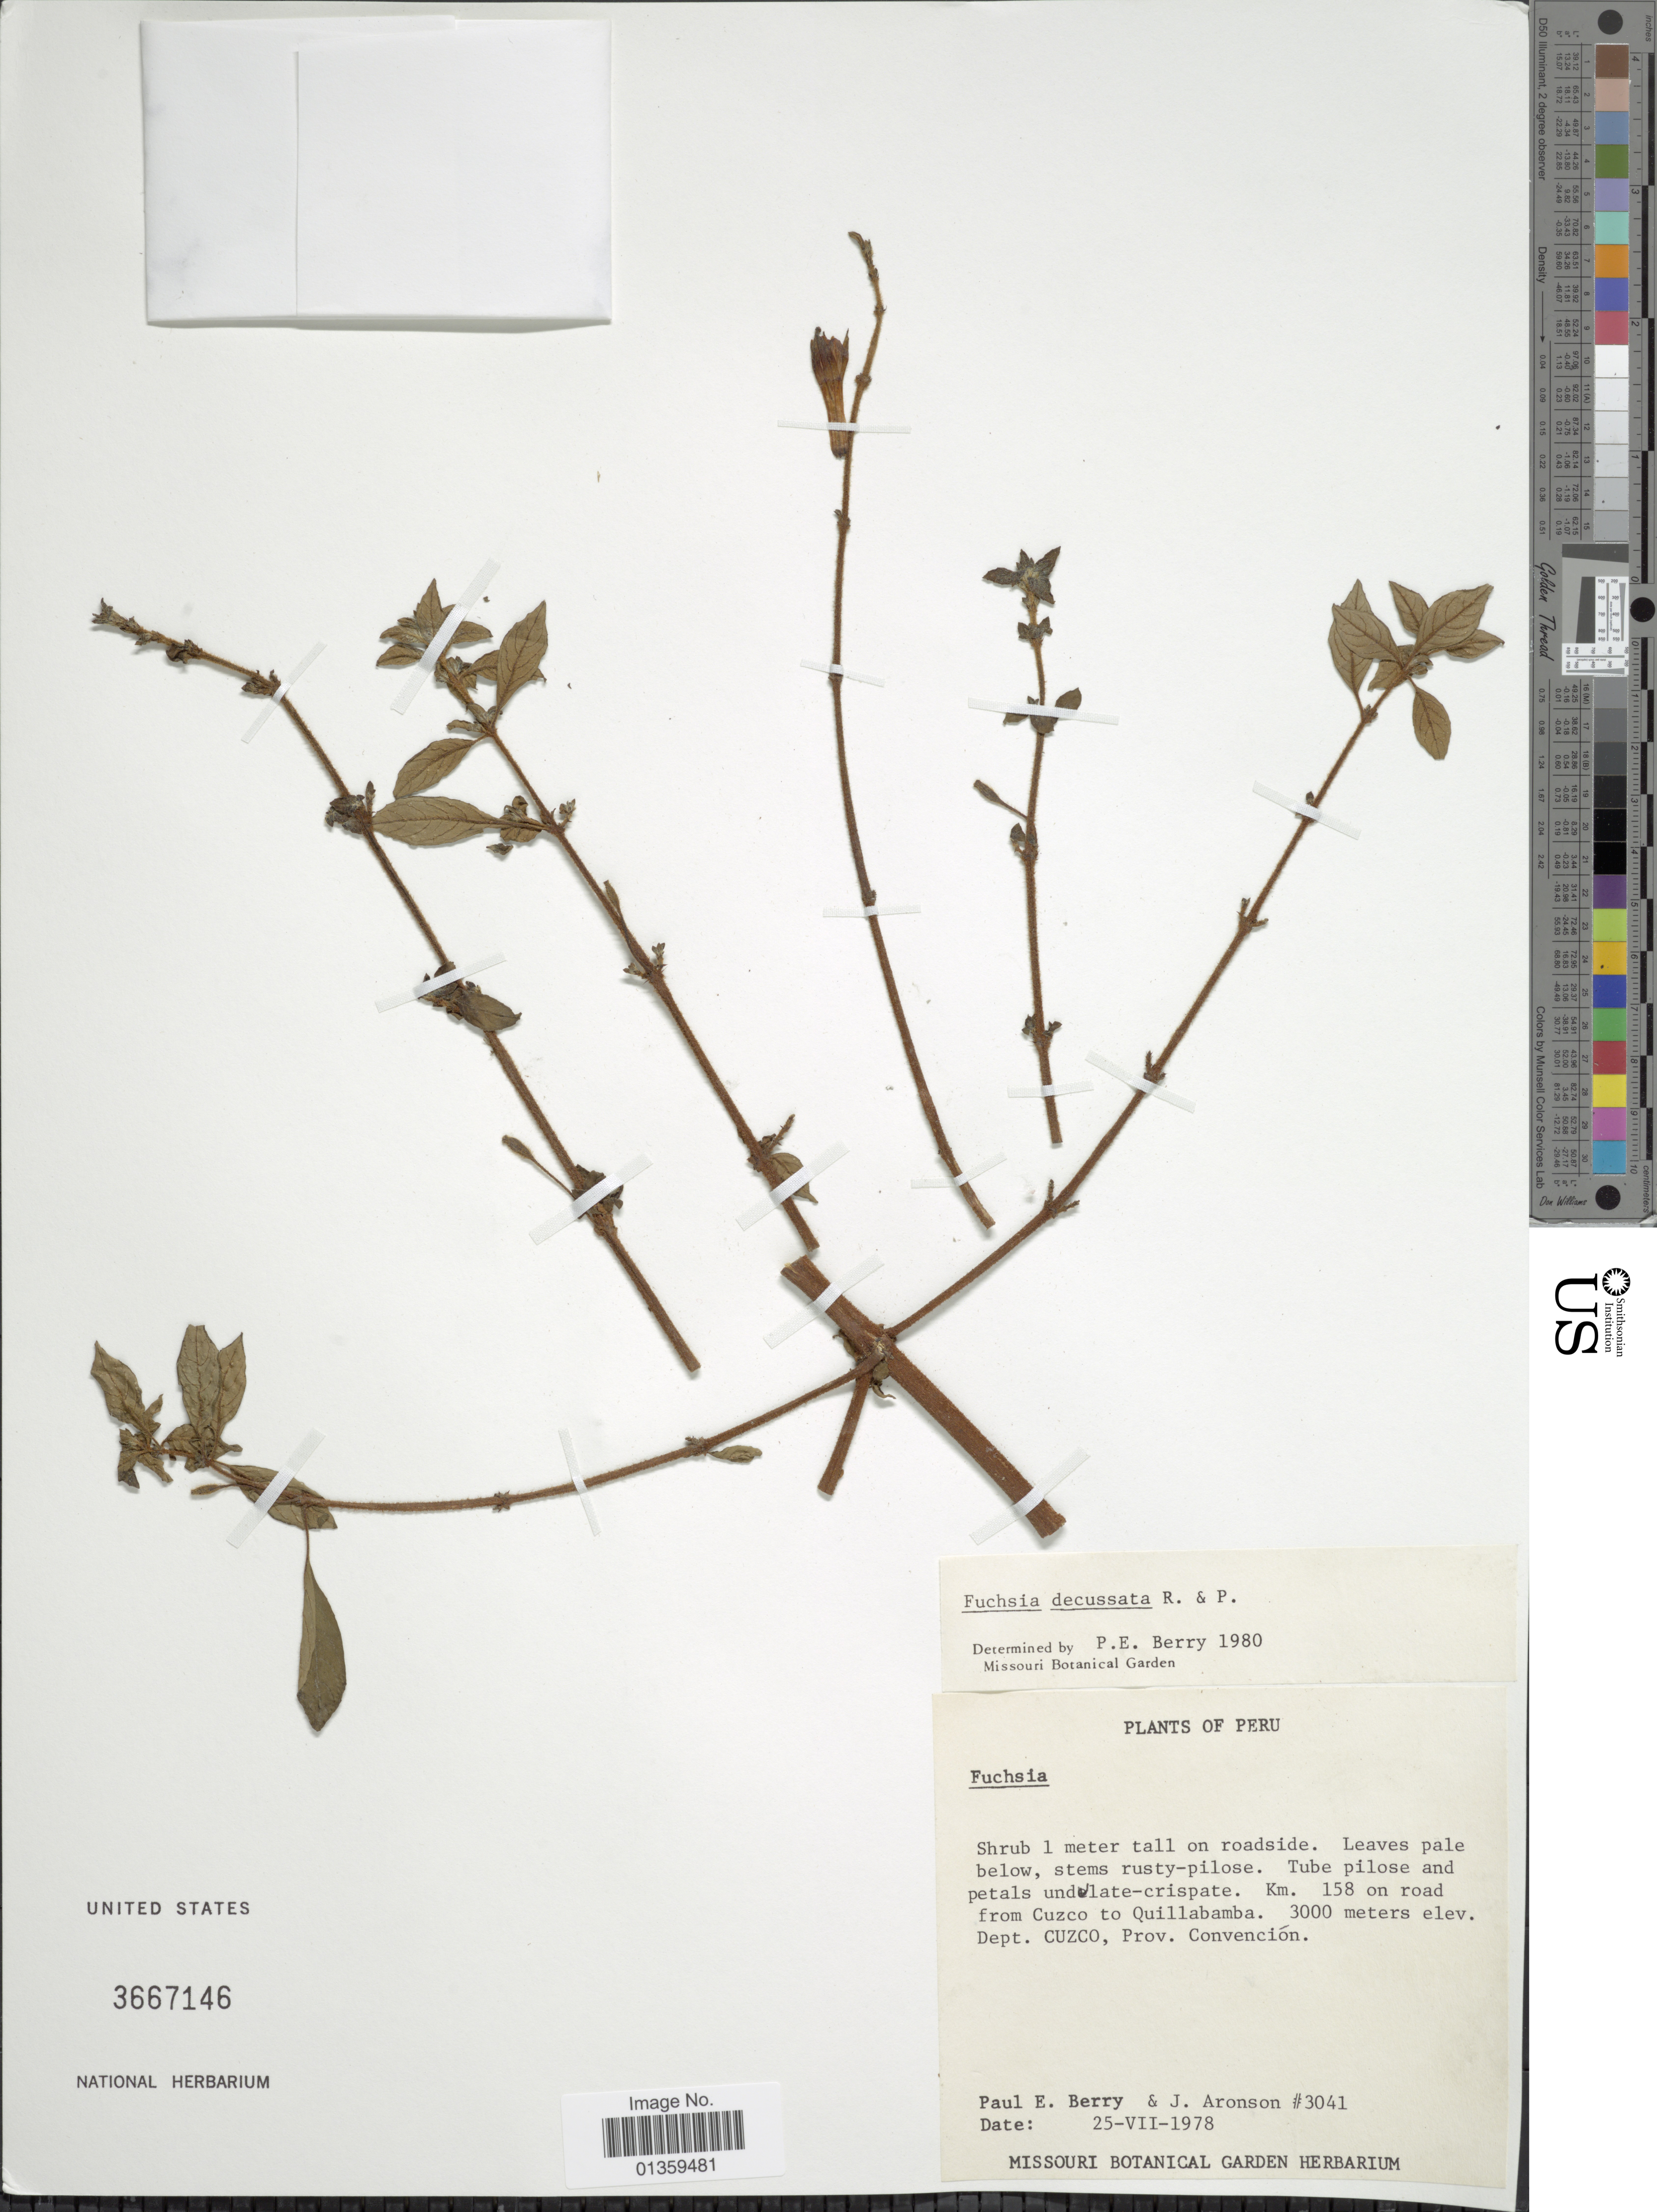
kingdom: Plantae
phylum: Tracheophyta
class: Magnoliopsida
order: Myrtales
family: Onagraceae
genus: Fuchsia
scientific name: Fuchsia decussata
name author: Ruiz & Pav.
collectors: P. E. Berry & J. Aronson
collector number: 3041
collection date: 1978-07-25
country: Peru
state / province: Cusco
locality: Km. 158 on road from Cuzco to Quillabamba, Prov. Convención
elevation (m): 3000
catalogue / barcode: US 3667146